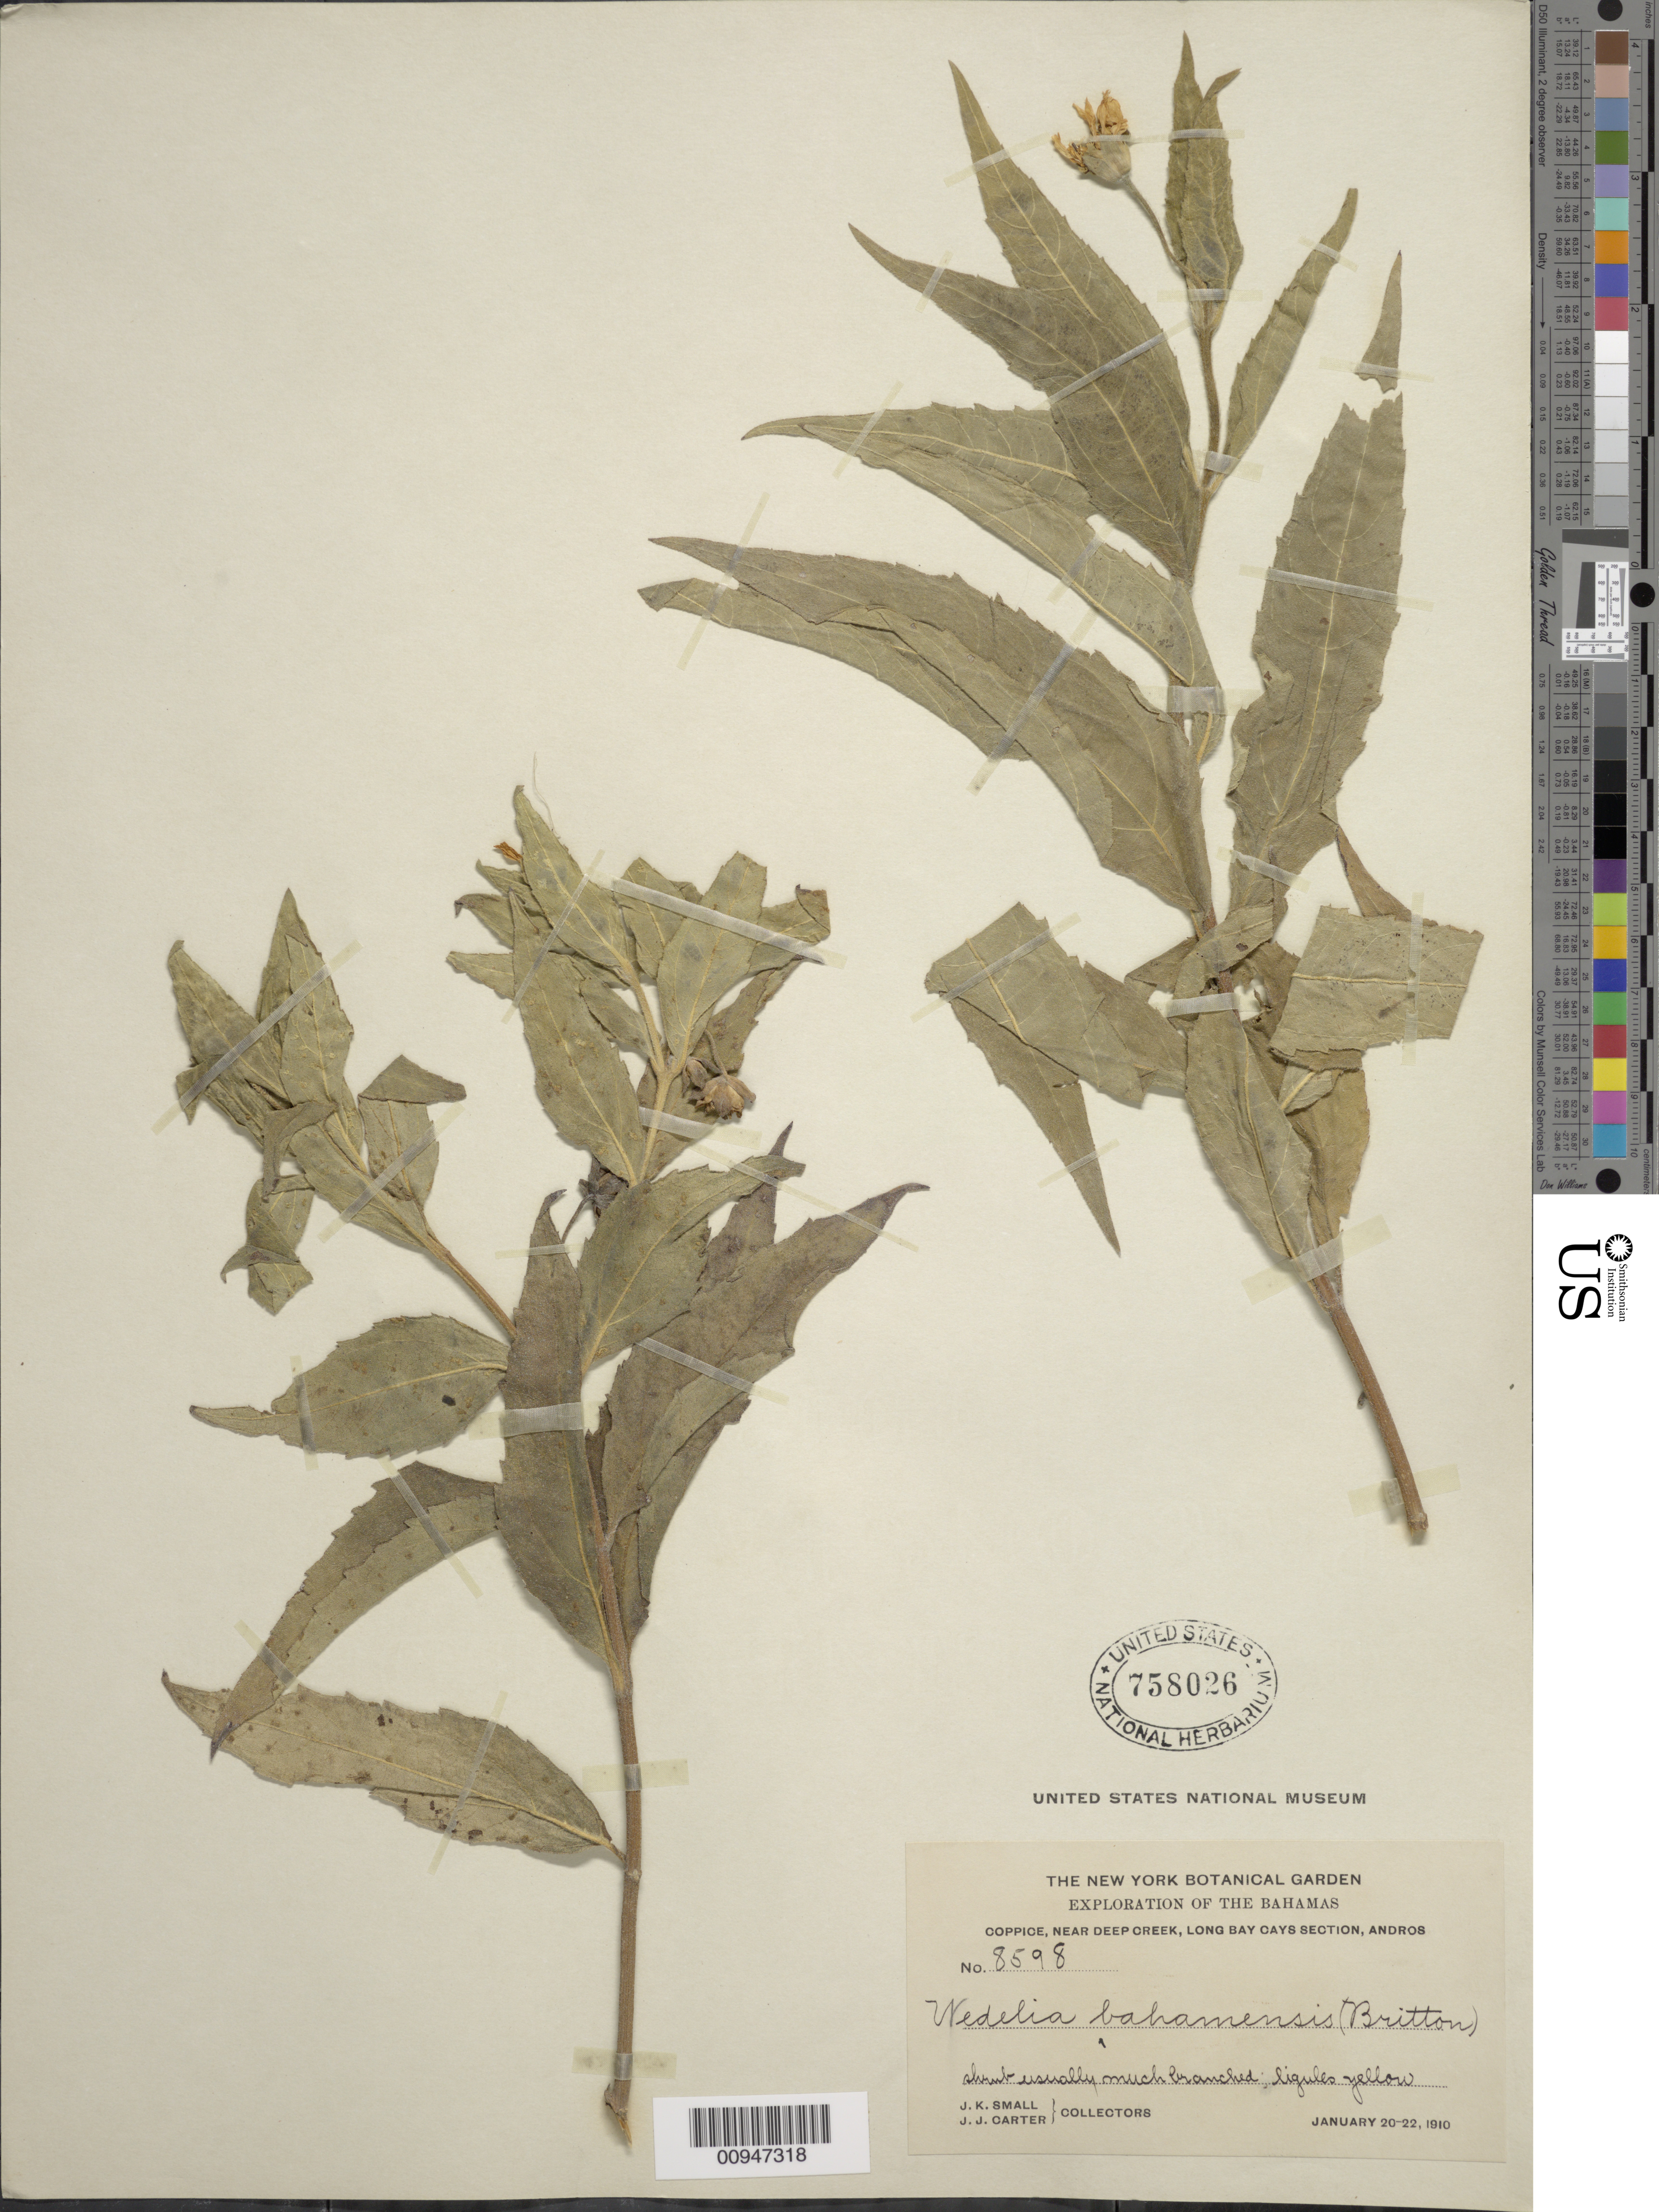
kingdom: Plantae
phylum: Tracheophyta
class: Magnoliopsida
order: Asterales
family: Asteraceae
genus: Wedelia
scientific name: Wedelia bahiensis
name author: H. Rob.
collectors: J. K. Small & J. J. Carter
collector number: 8598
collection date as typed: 20 Jan 1910 to 22 Jan 1910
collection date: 1910-01-20/1910-01-22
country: Bahamas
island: Andros Island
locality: Near Deep Creek, Long Bay Cays Section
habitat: Coppice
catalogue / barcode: US 758026